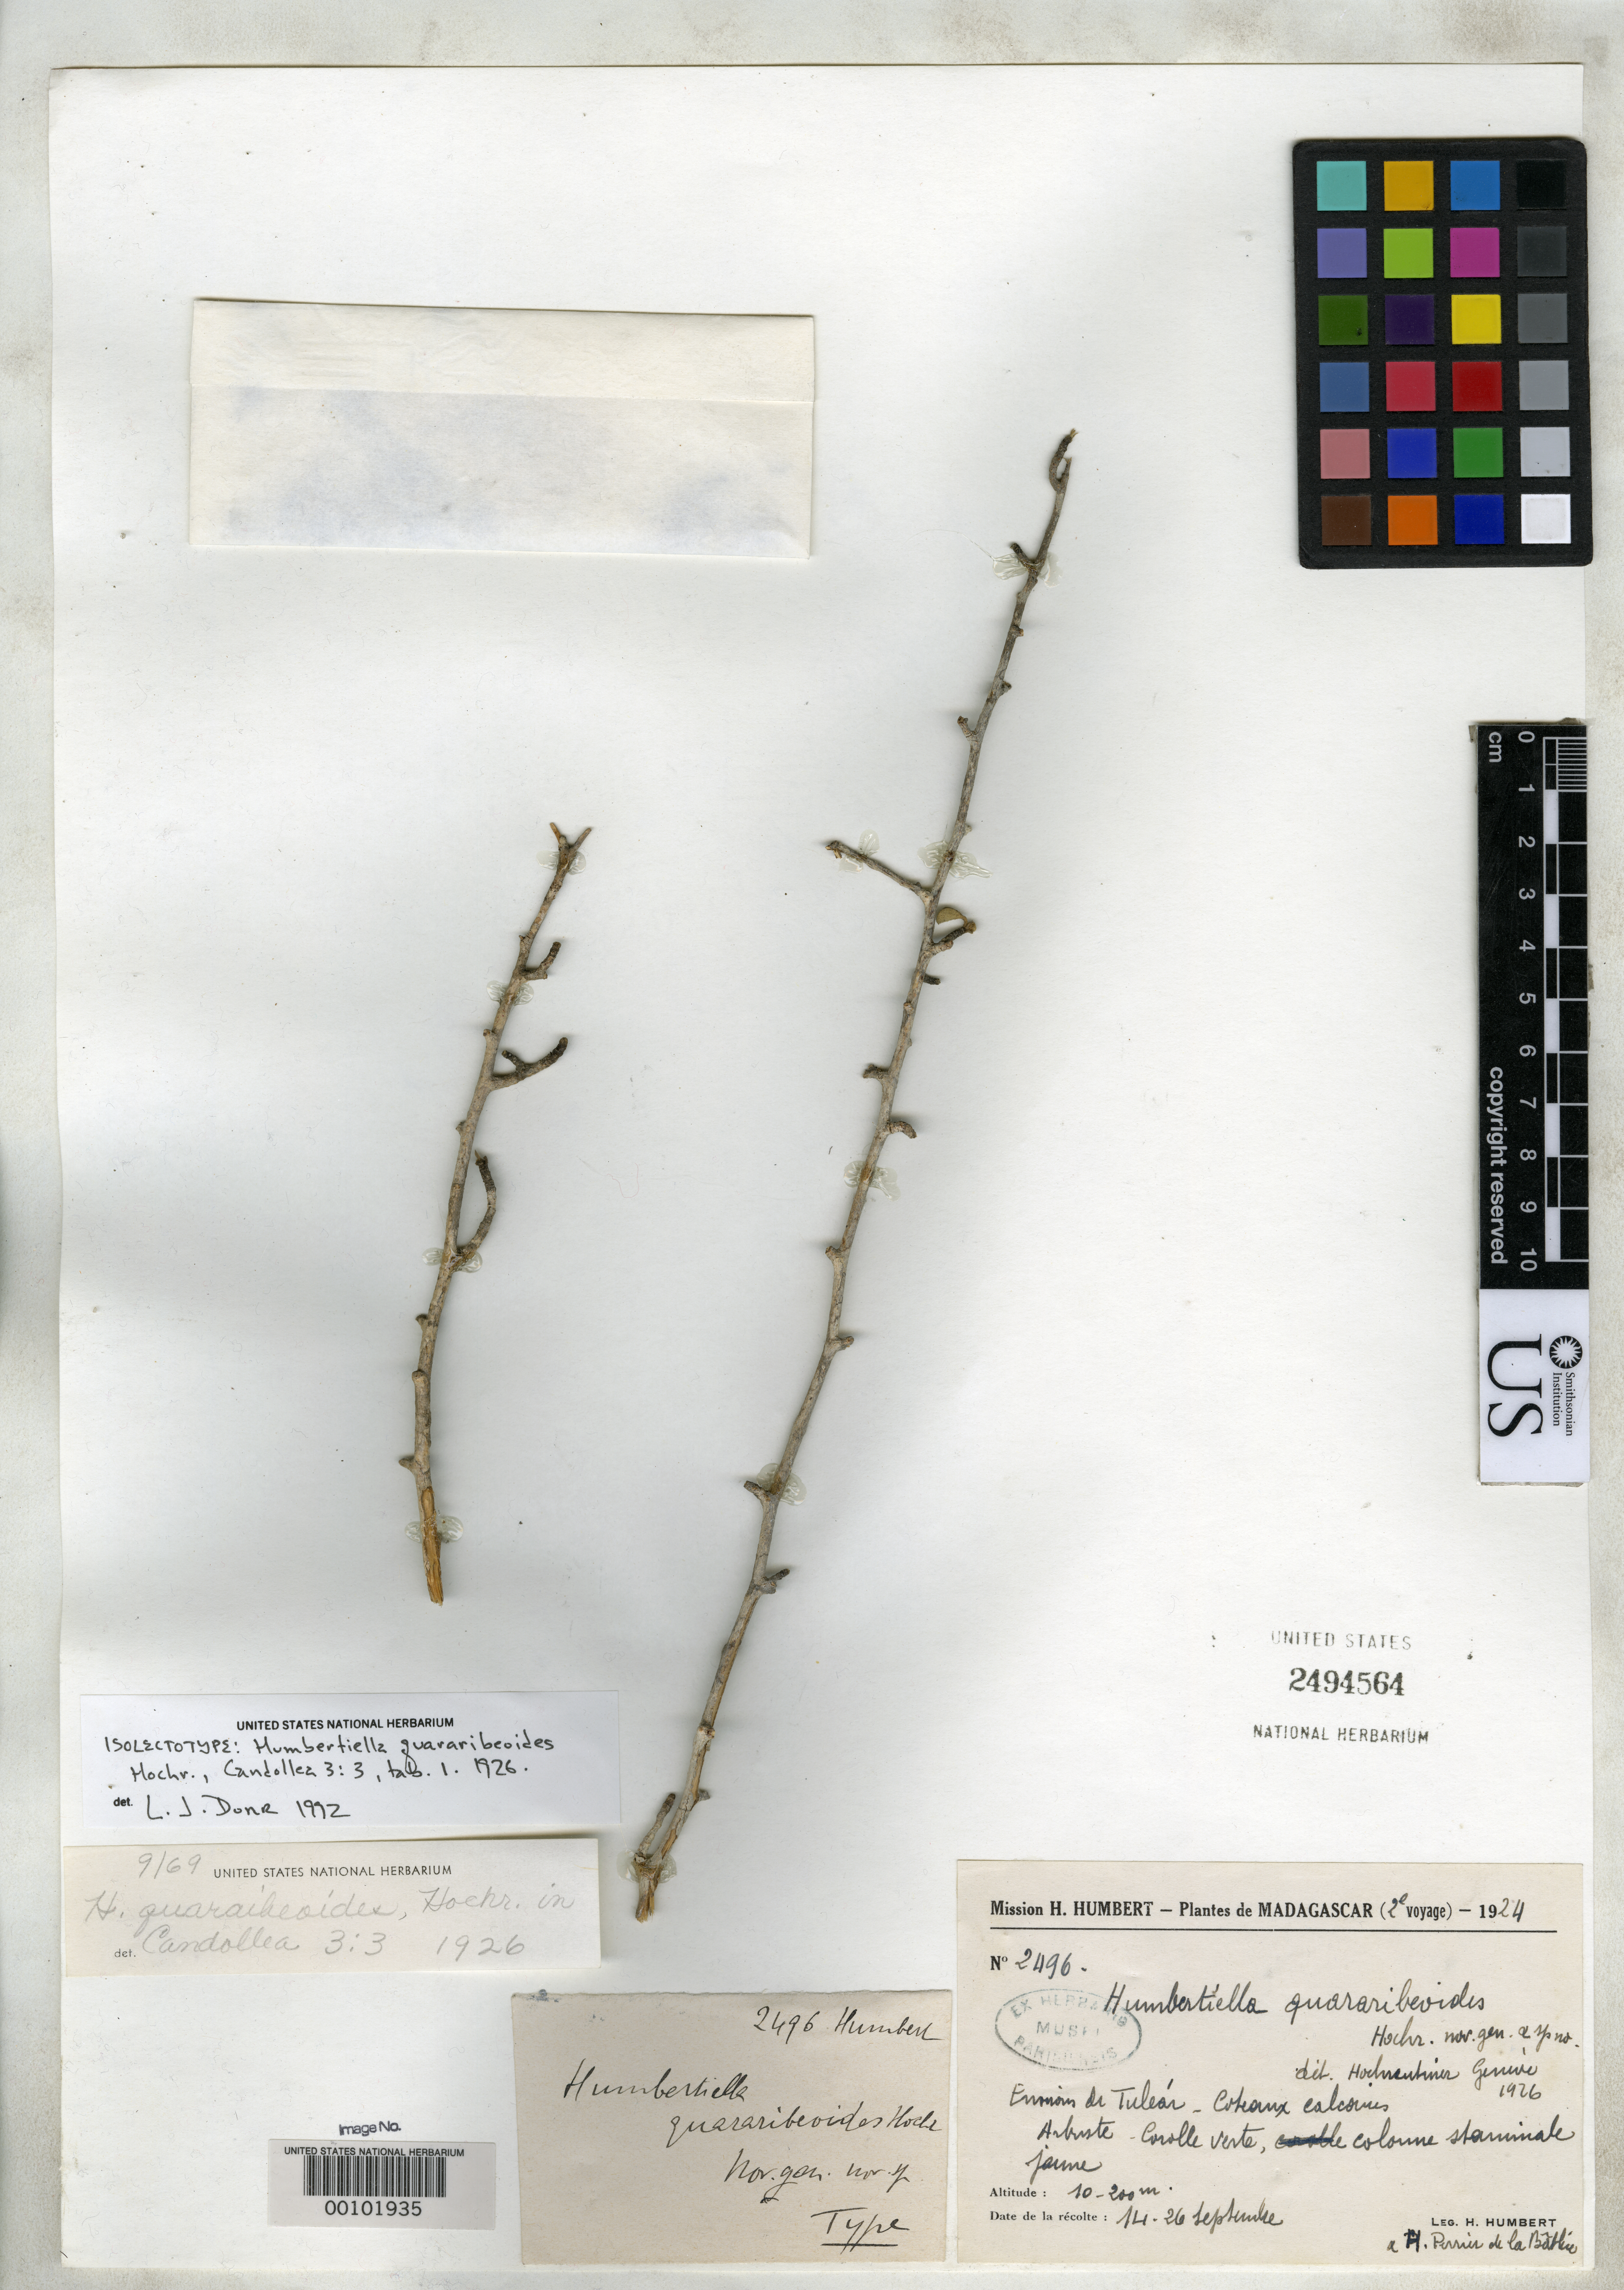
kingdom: Plantae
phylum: Tracheophyta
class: Magnoliopsida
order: Malvales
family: Malvaceae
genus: Humbertiella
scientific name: Humbertiella quararibeoides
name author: Hochr.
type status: Isolectotype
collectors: H. Humbert & H. Perrier de la Bâthie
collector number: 2496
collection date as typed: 14 Sep 1924 to 26 Sep 1924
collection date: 1924-09-14/1924-09-26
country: Madagascar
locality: Environs de Tulear.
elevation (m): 10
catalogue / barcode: US 2494564